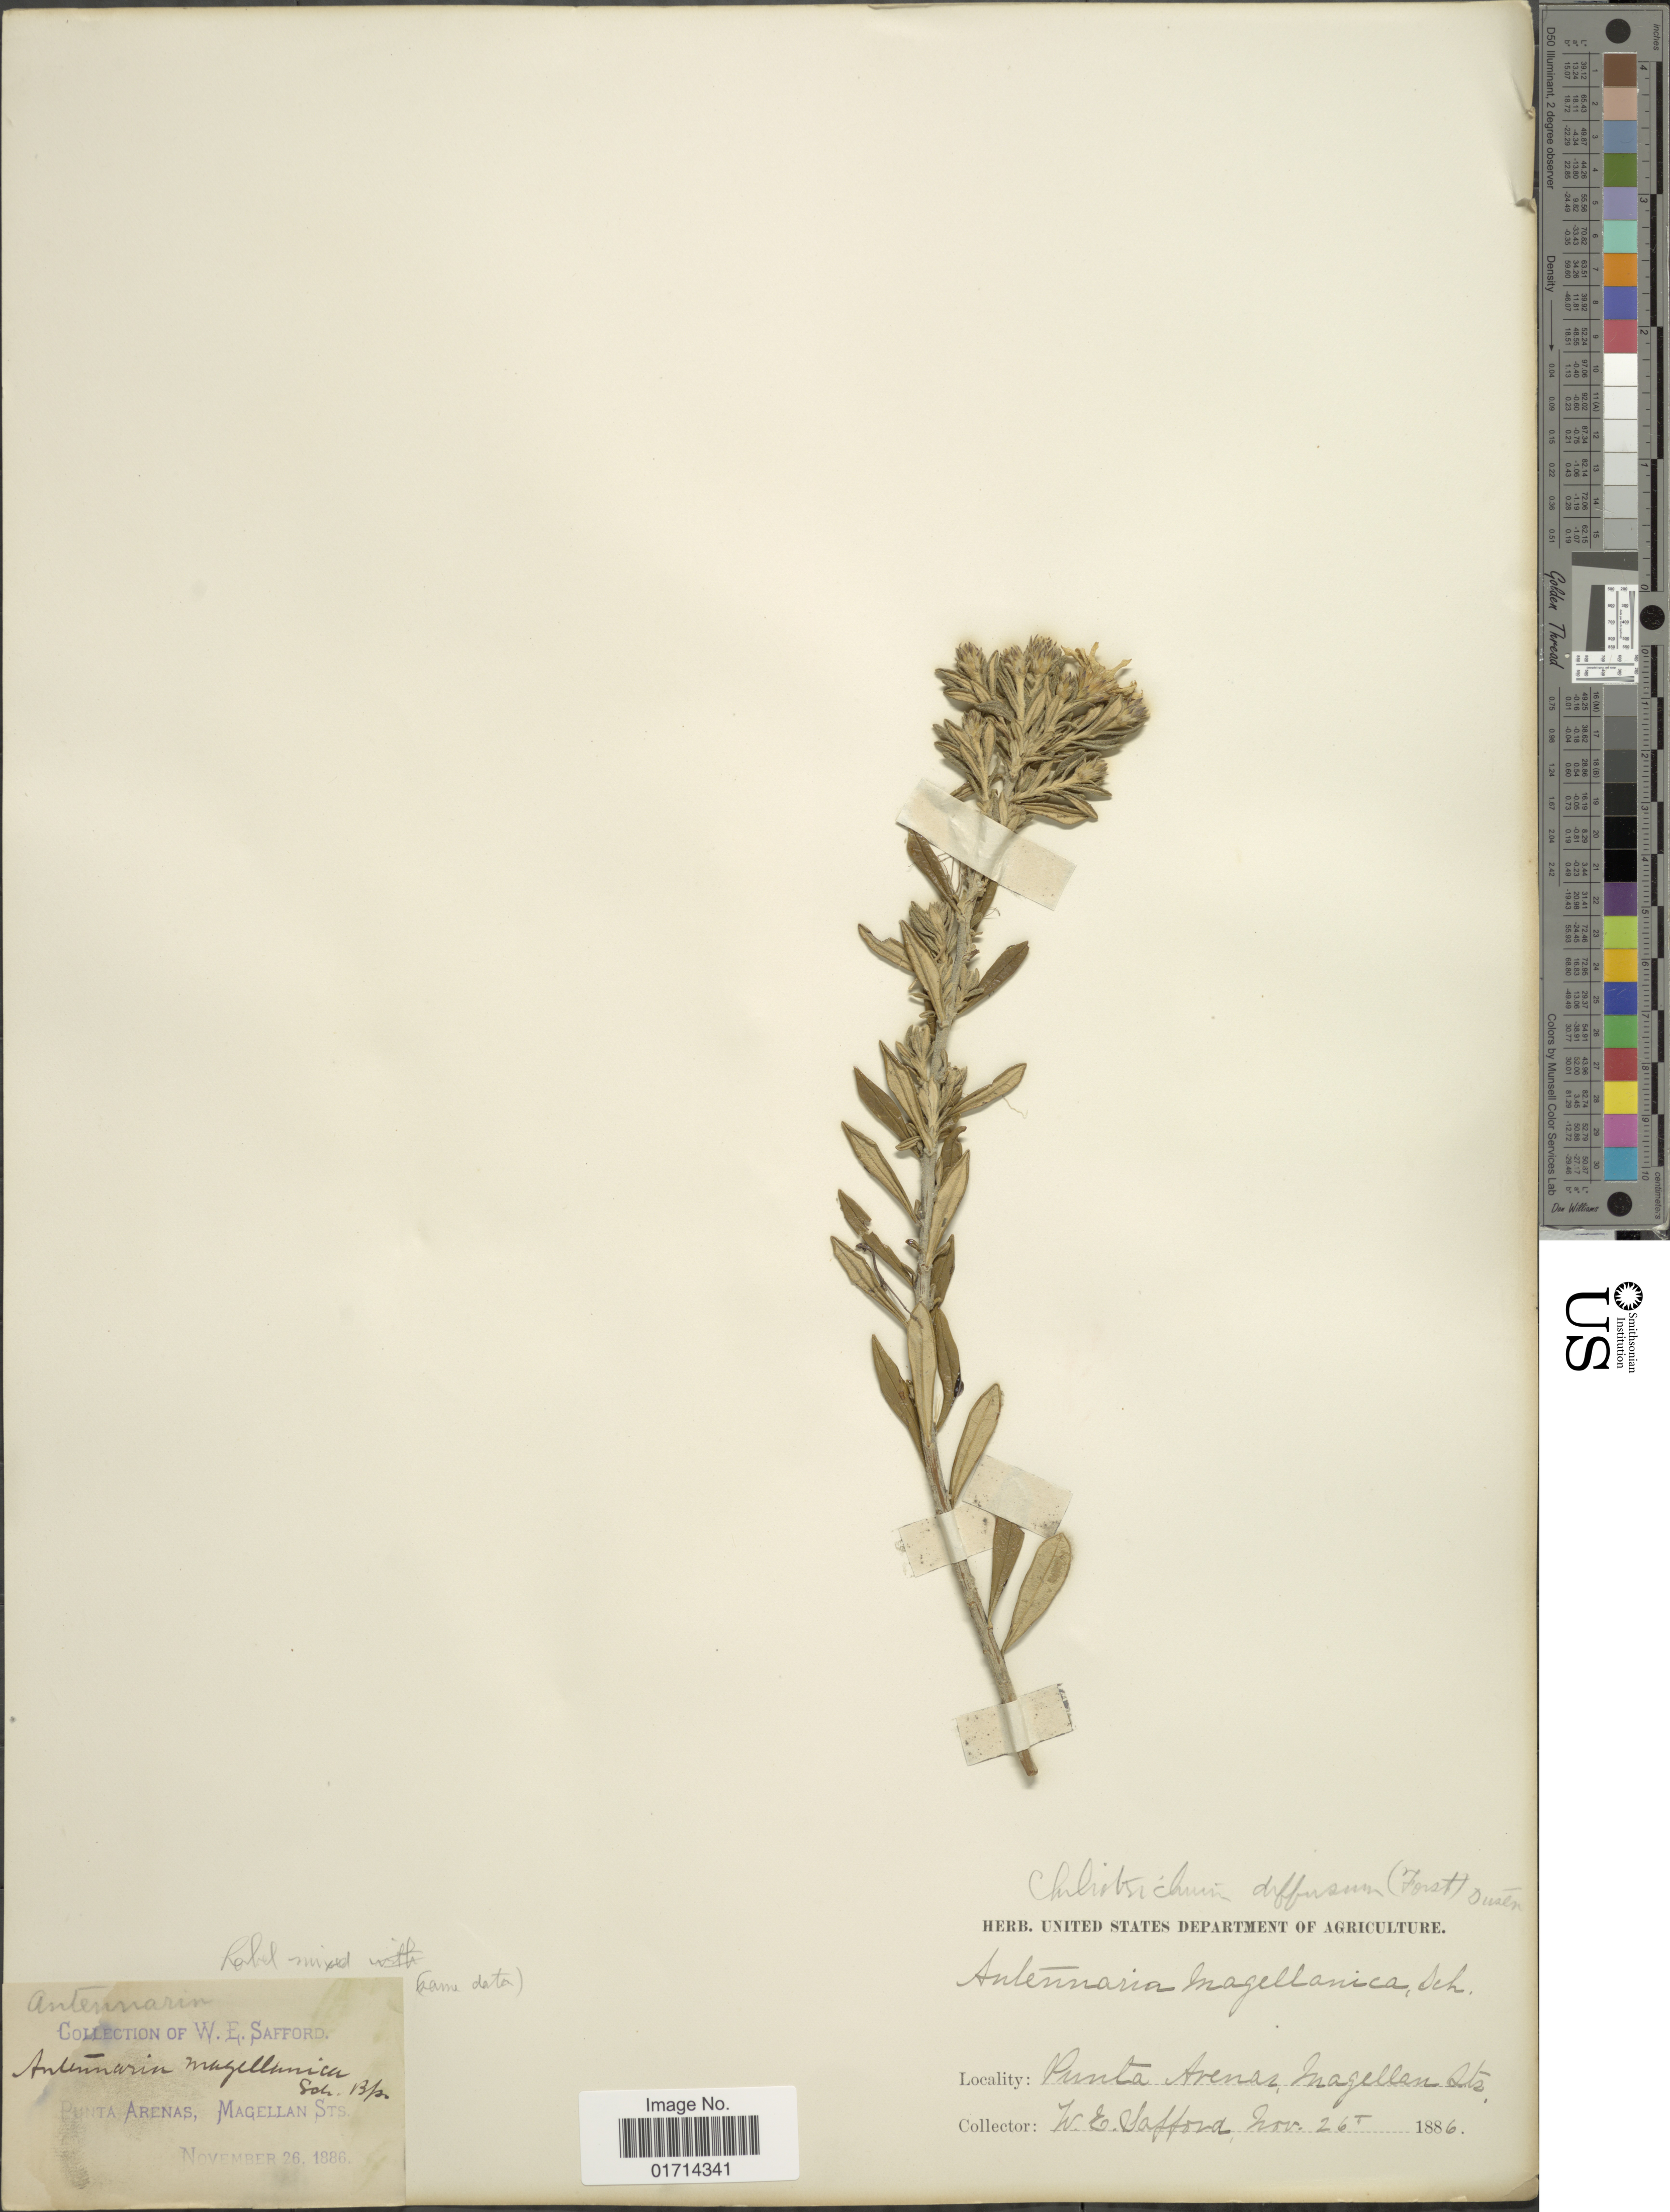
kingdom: Plantae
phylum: Tracheophyta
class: Magnoliopsida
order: Asterales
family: Asteraceae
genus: Chiliotrichum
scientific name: Chiliotrichum diffusum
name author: (G. Forst.) Kuntze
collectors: W. E. Safford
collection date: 1886-11-26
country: Chile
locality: Punta Arenas, Magellan Sts.